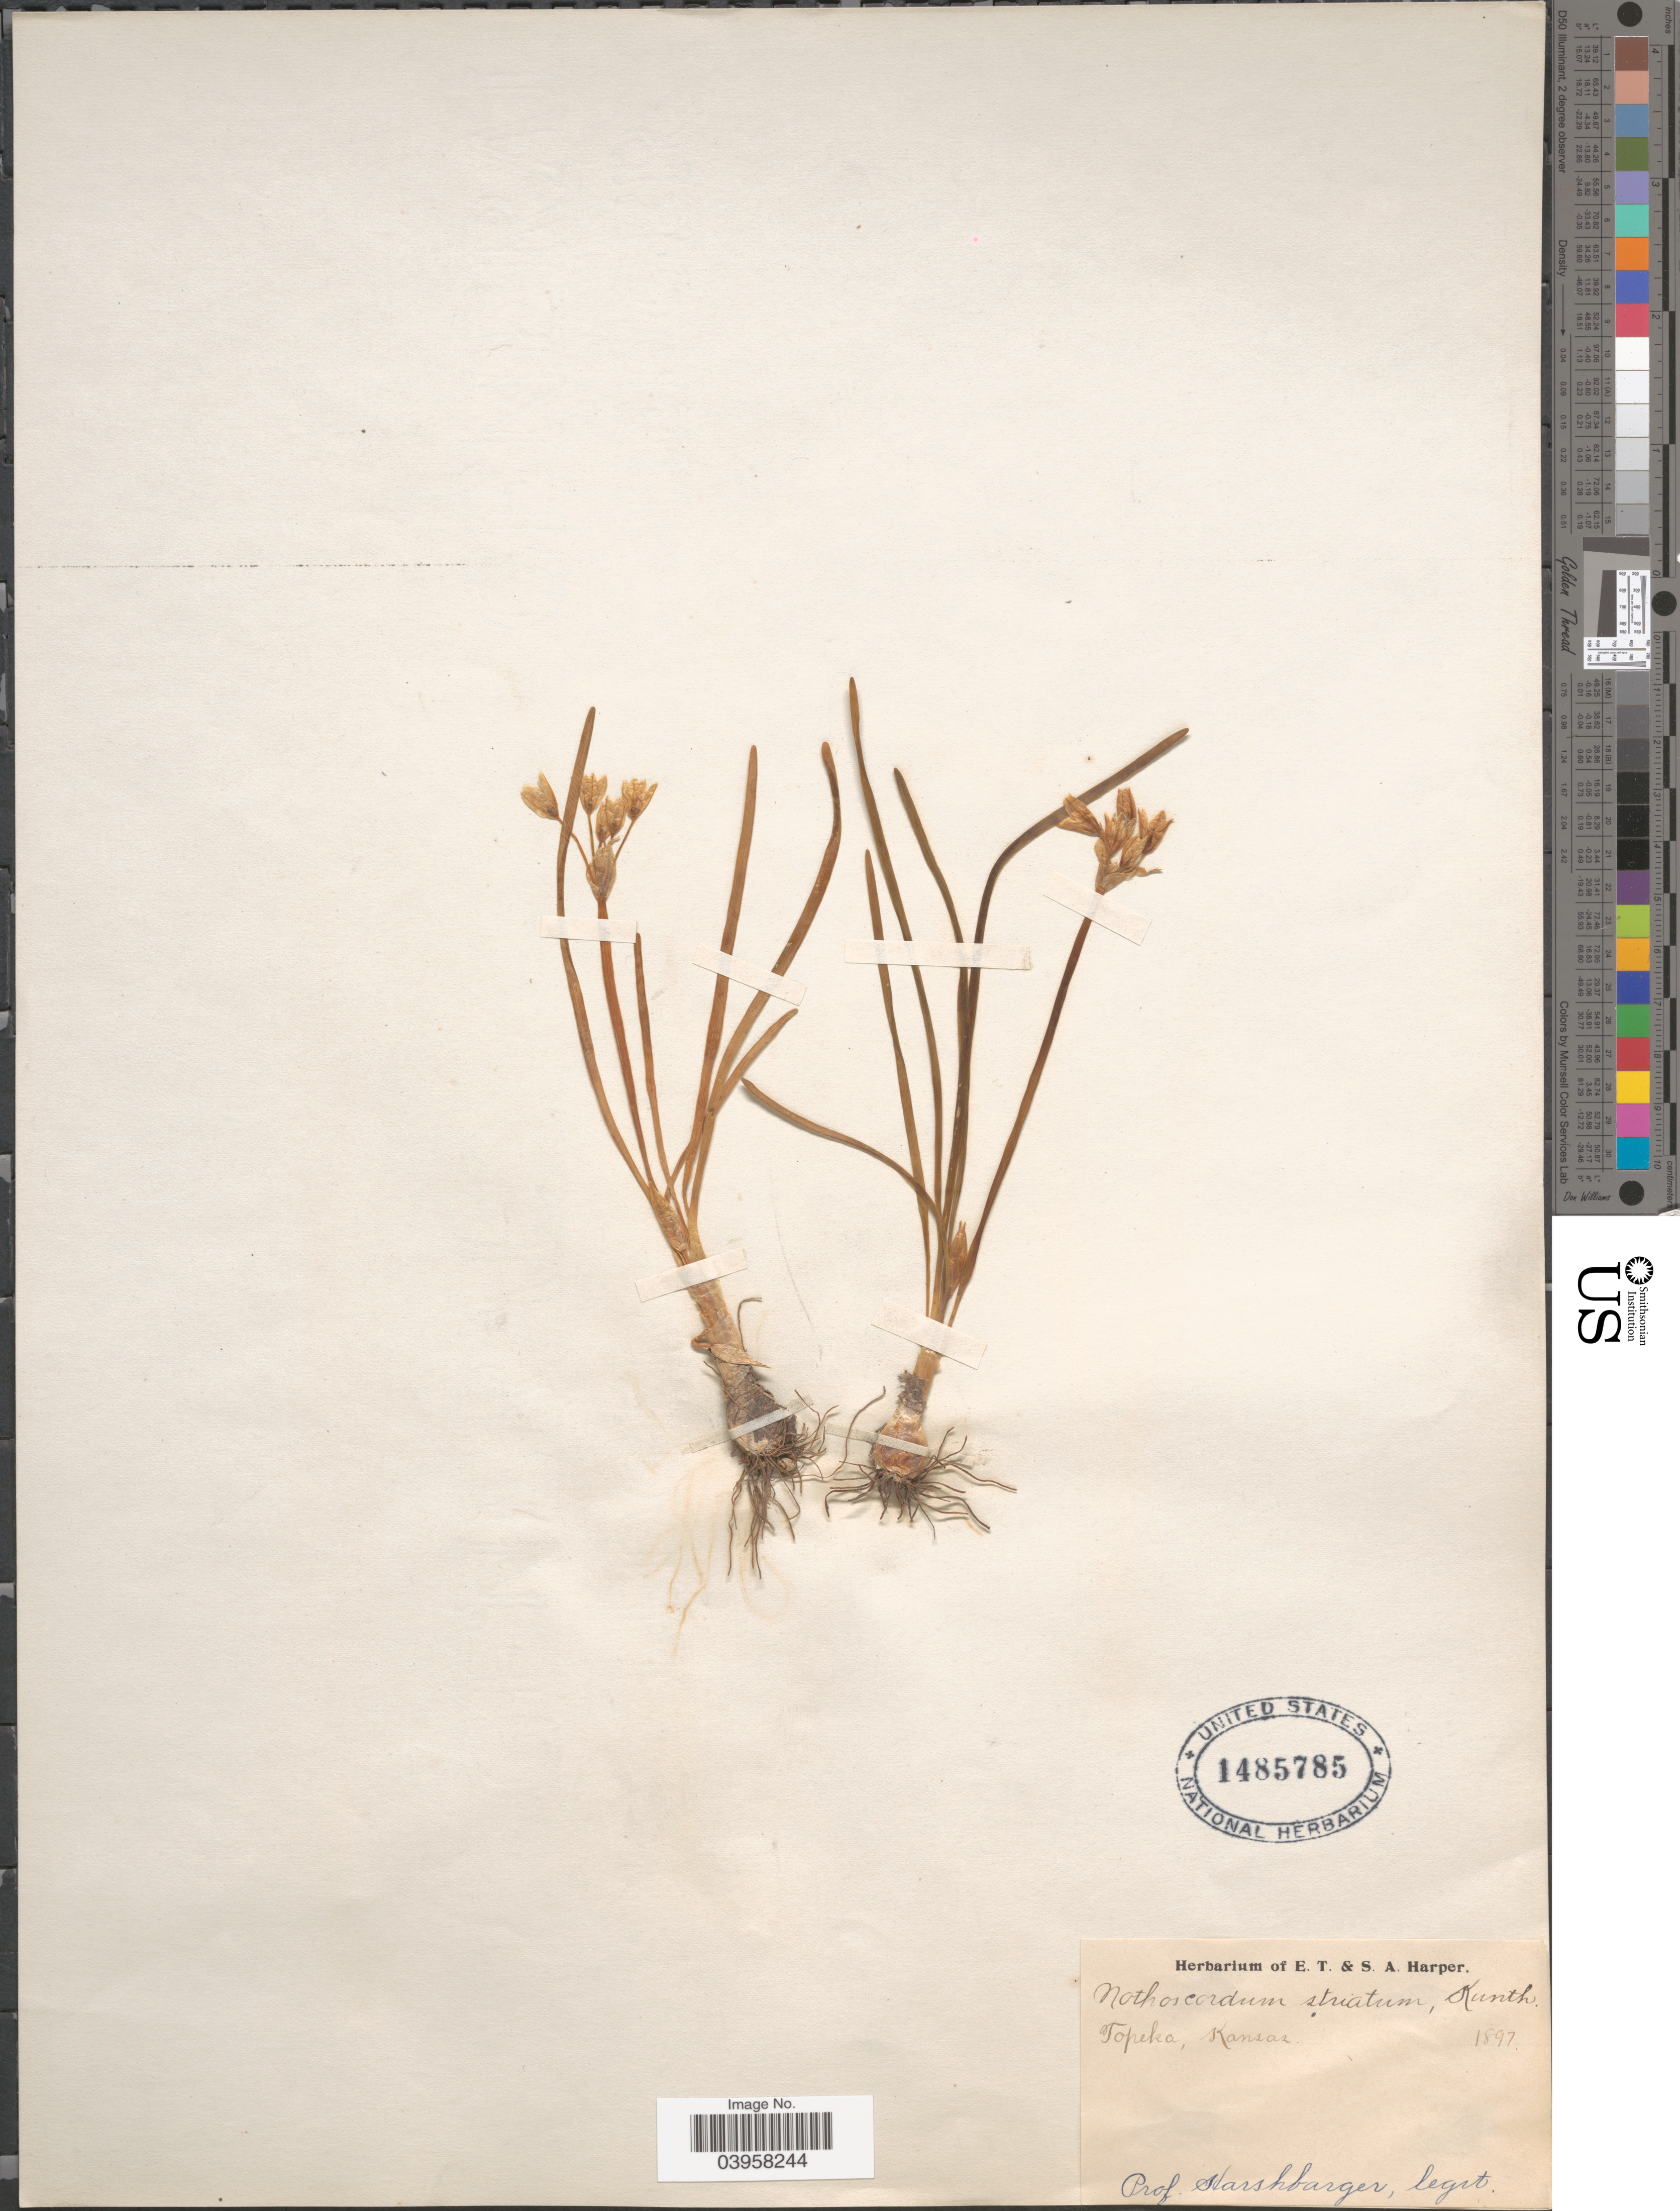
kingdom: Plantae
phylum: Tracheophyta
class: Liliopsida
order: Asparagales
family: Amaryllidaceae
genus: Nothoscordum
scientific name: Nothoscordum bivalve var. bivalve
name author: (L.) Britton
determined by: Strong, Mark T., (BOT), Smithsonian Institution - National Museum of Natural History (UNITED STATES)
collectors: Harshbarger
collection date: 1897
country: United States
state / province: Kansas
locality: Topeka.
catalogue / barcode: US 1485785